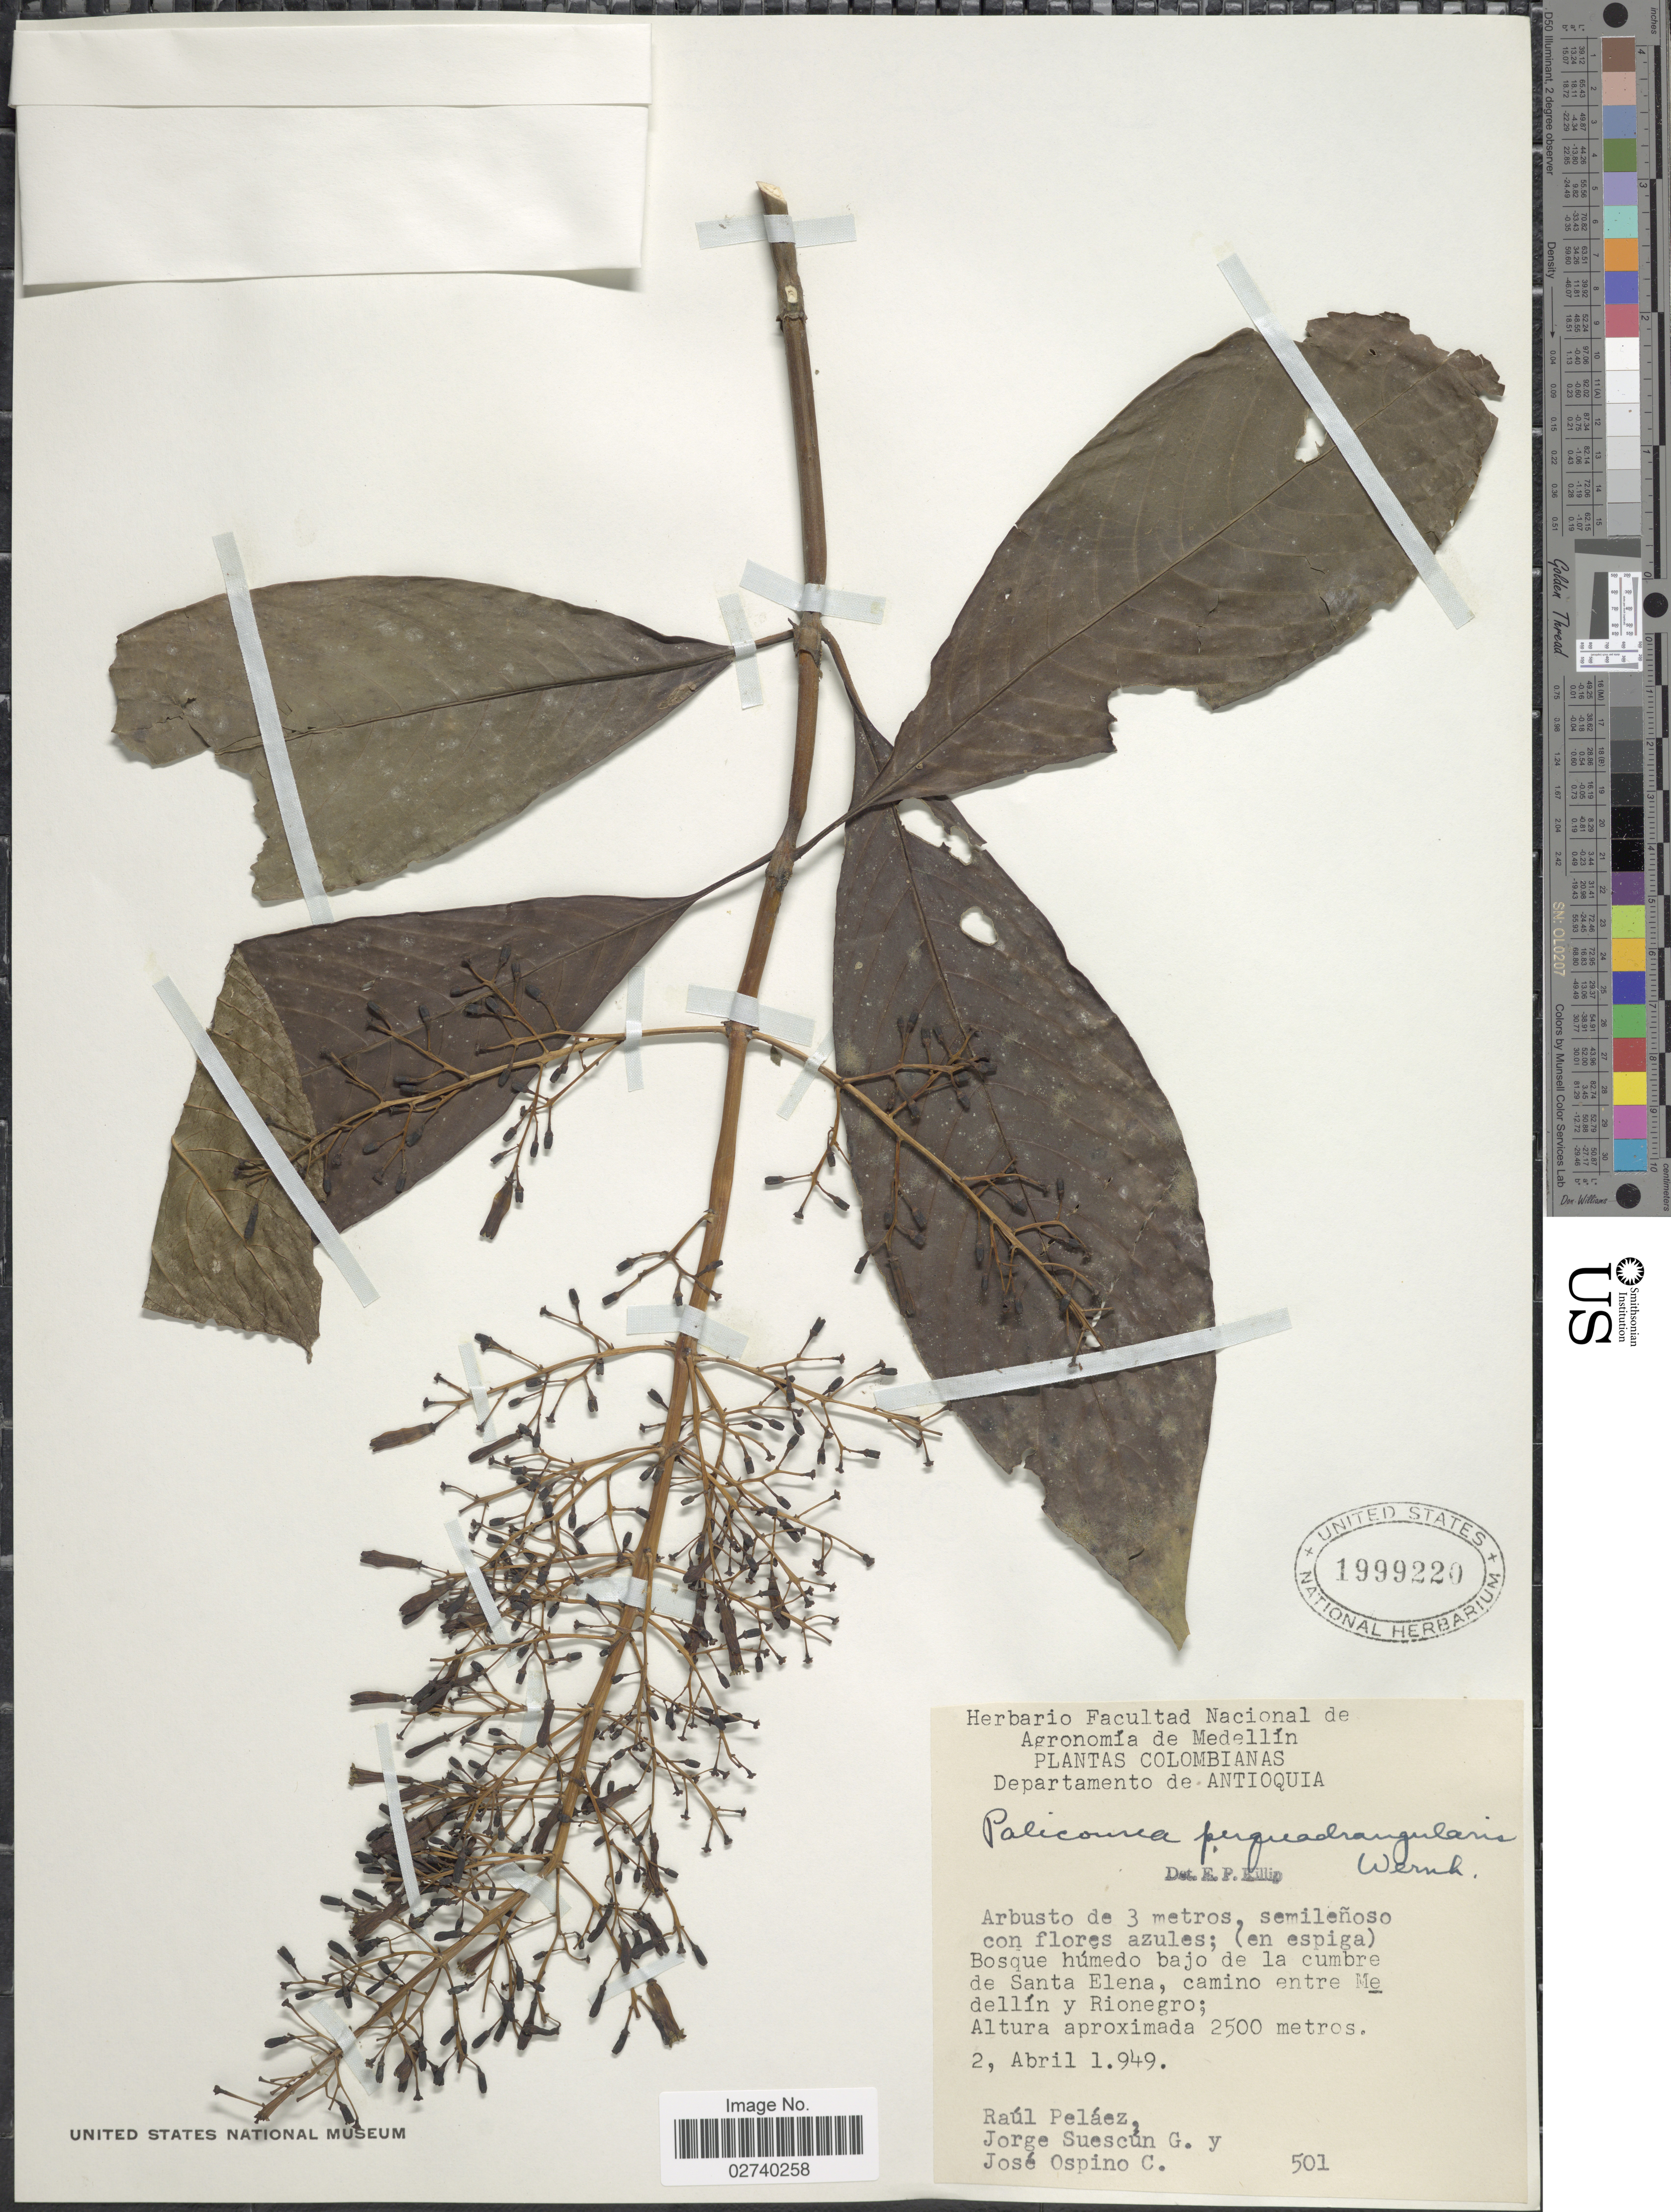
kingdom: Plantae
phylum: Tracheophyta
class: Magnoliopsida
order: Gentianales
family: Rubiaceae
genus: Palicourea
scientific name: Palicourea perquadrangularis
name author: Wernham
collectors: R. Pelaez, J. Suescun G. & J. Ospino Carvajal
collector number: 501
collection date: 1949-04-02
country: Colombia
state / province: Antioquia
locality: Bosque humedo bajo de la cumbre de Santa Elena, camino entre Medellin y Rionegro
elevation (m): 2500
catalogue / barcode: US 1999220